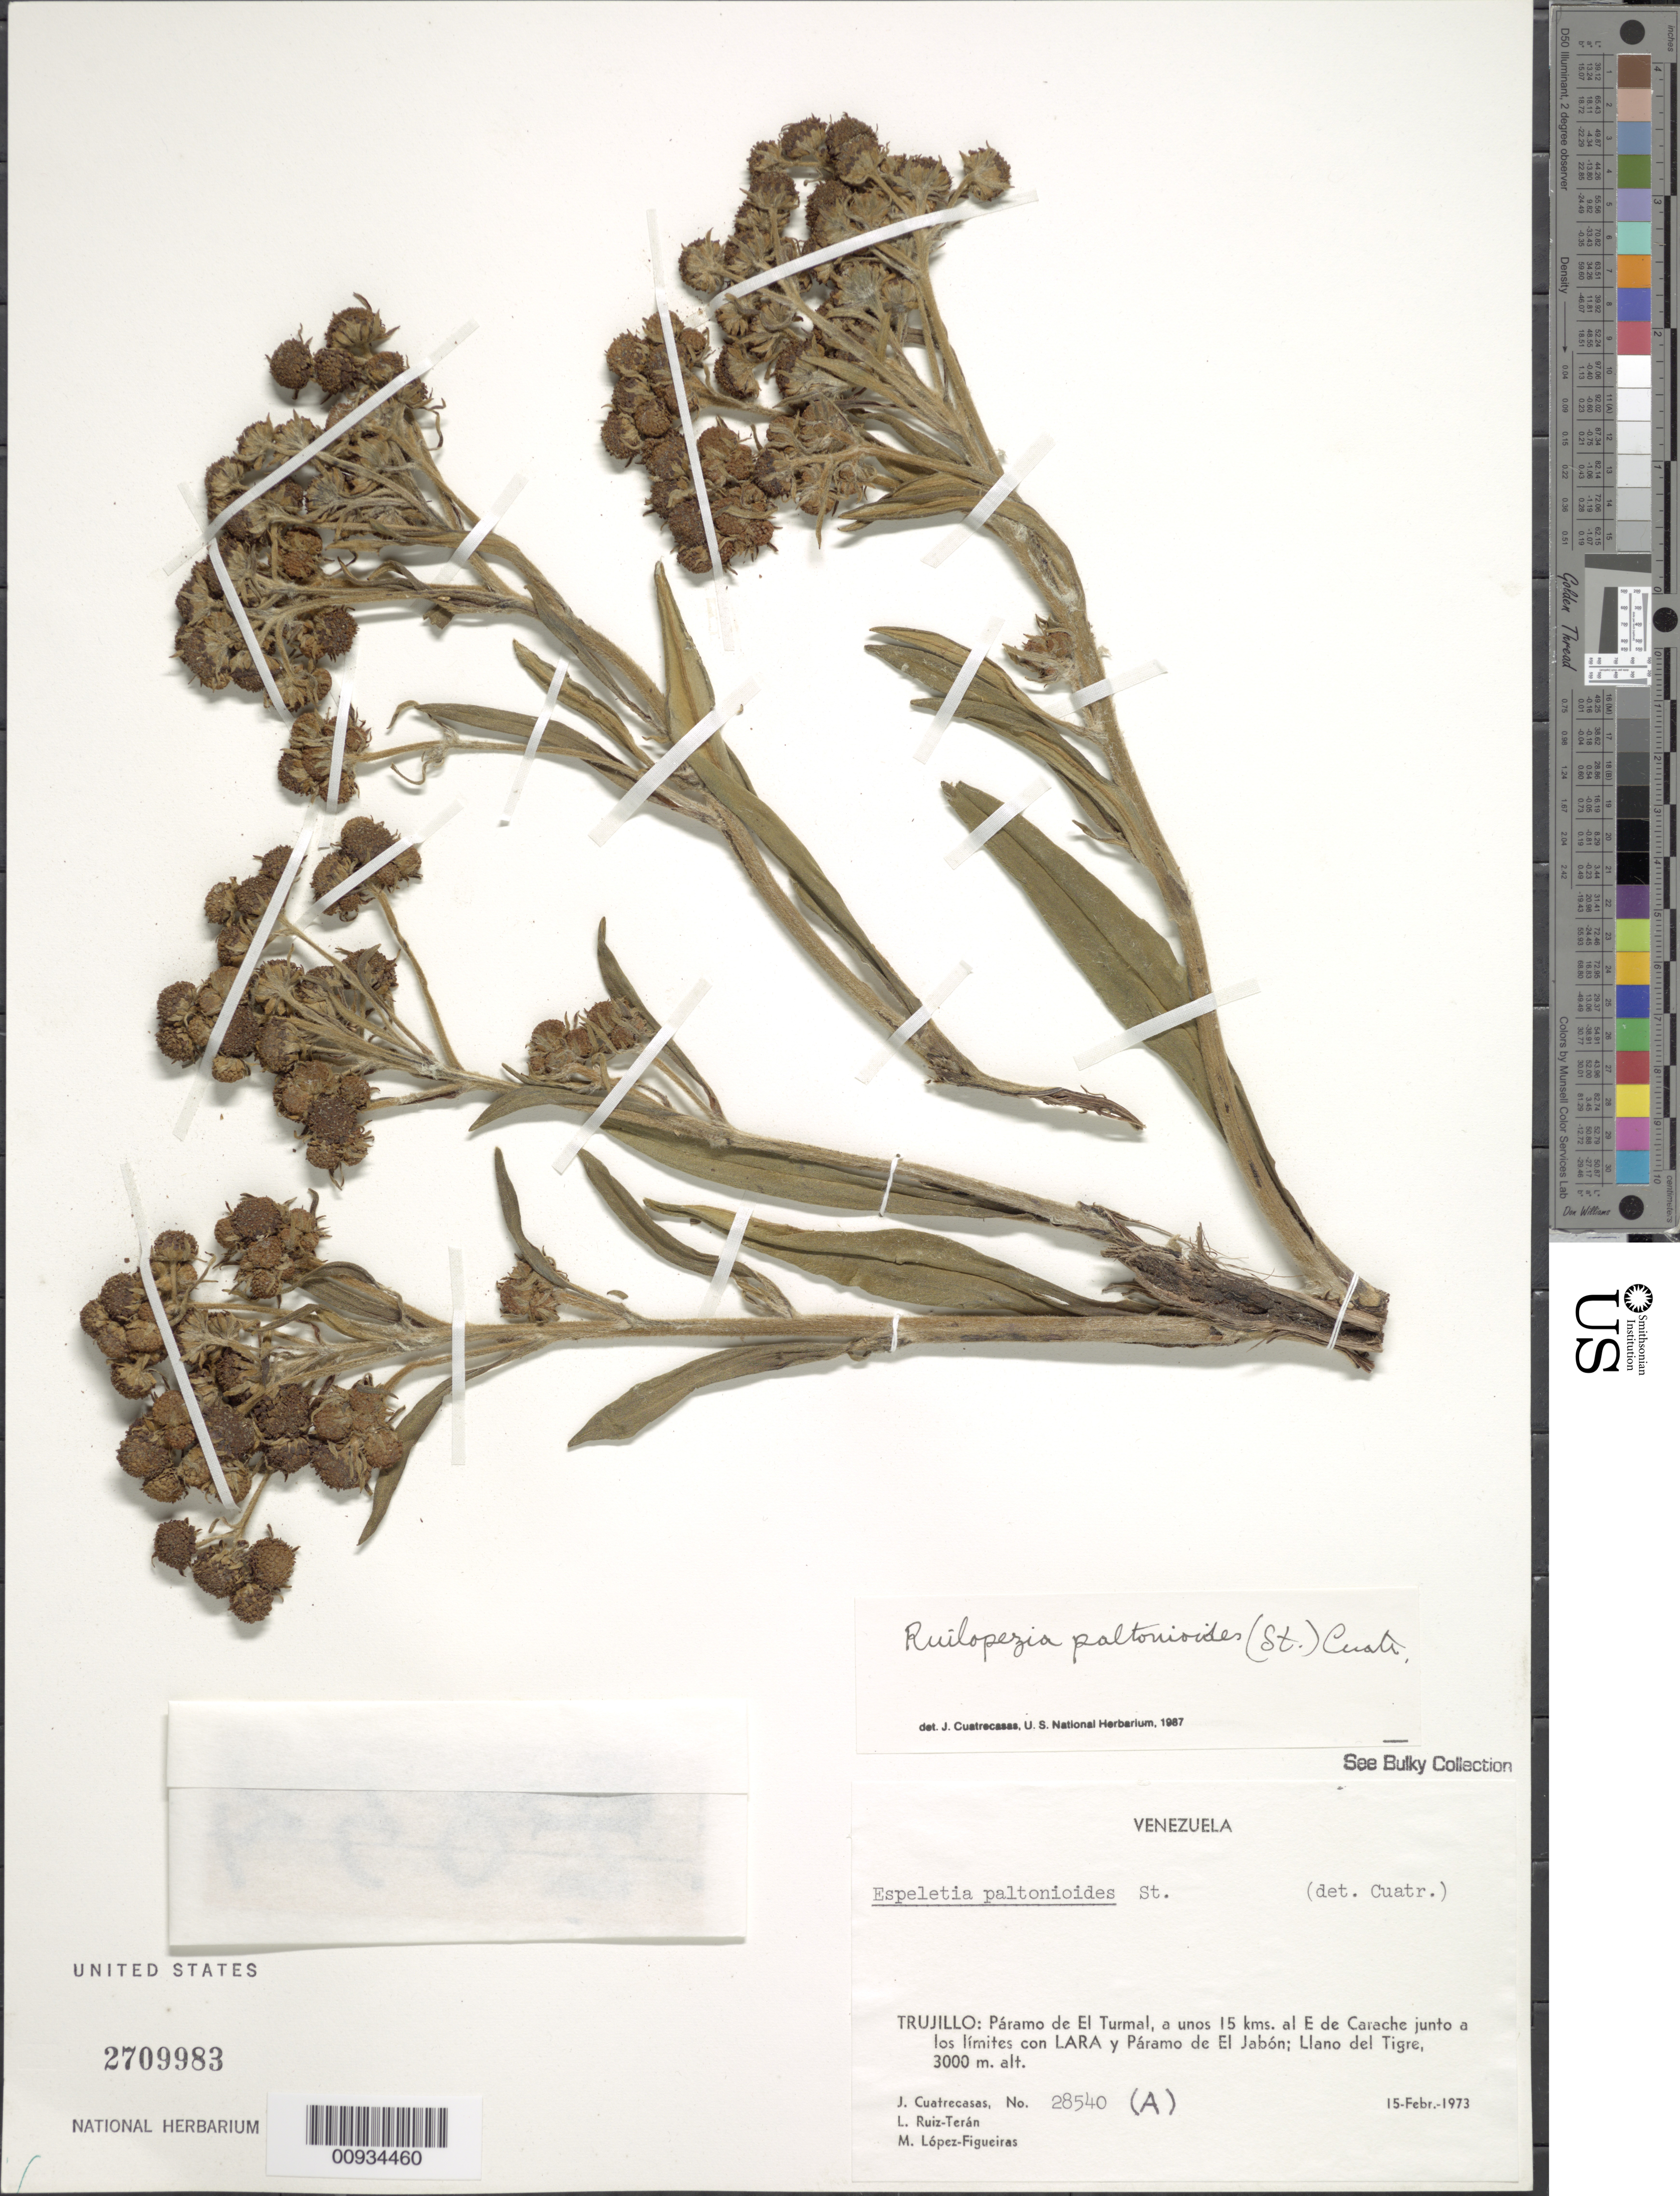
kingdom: Plantae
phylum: Tracheophyta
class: Magnoliopsida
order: Asterales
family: Asteraceae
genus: Ruilopezia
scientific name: Ruilopezia paltonioides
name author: (Standl.) Cuatrec.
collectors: J. Cuatrecasas, L. E. Ruíz-Terán & M. López Figueiras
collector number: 28540A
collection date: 1973-02-15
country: Venezuela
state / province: Trujillo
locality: Paramo de El Turmal, a unos 15 kms al E de Carache junto a los limites con Lara y Paramo de El Jabon, Llano del Tigre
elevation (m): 3000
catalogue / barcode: US 2709983